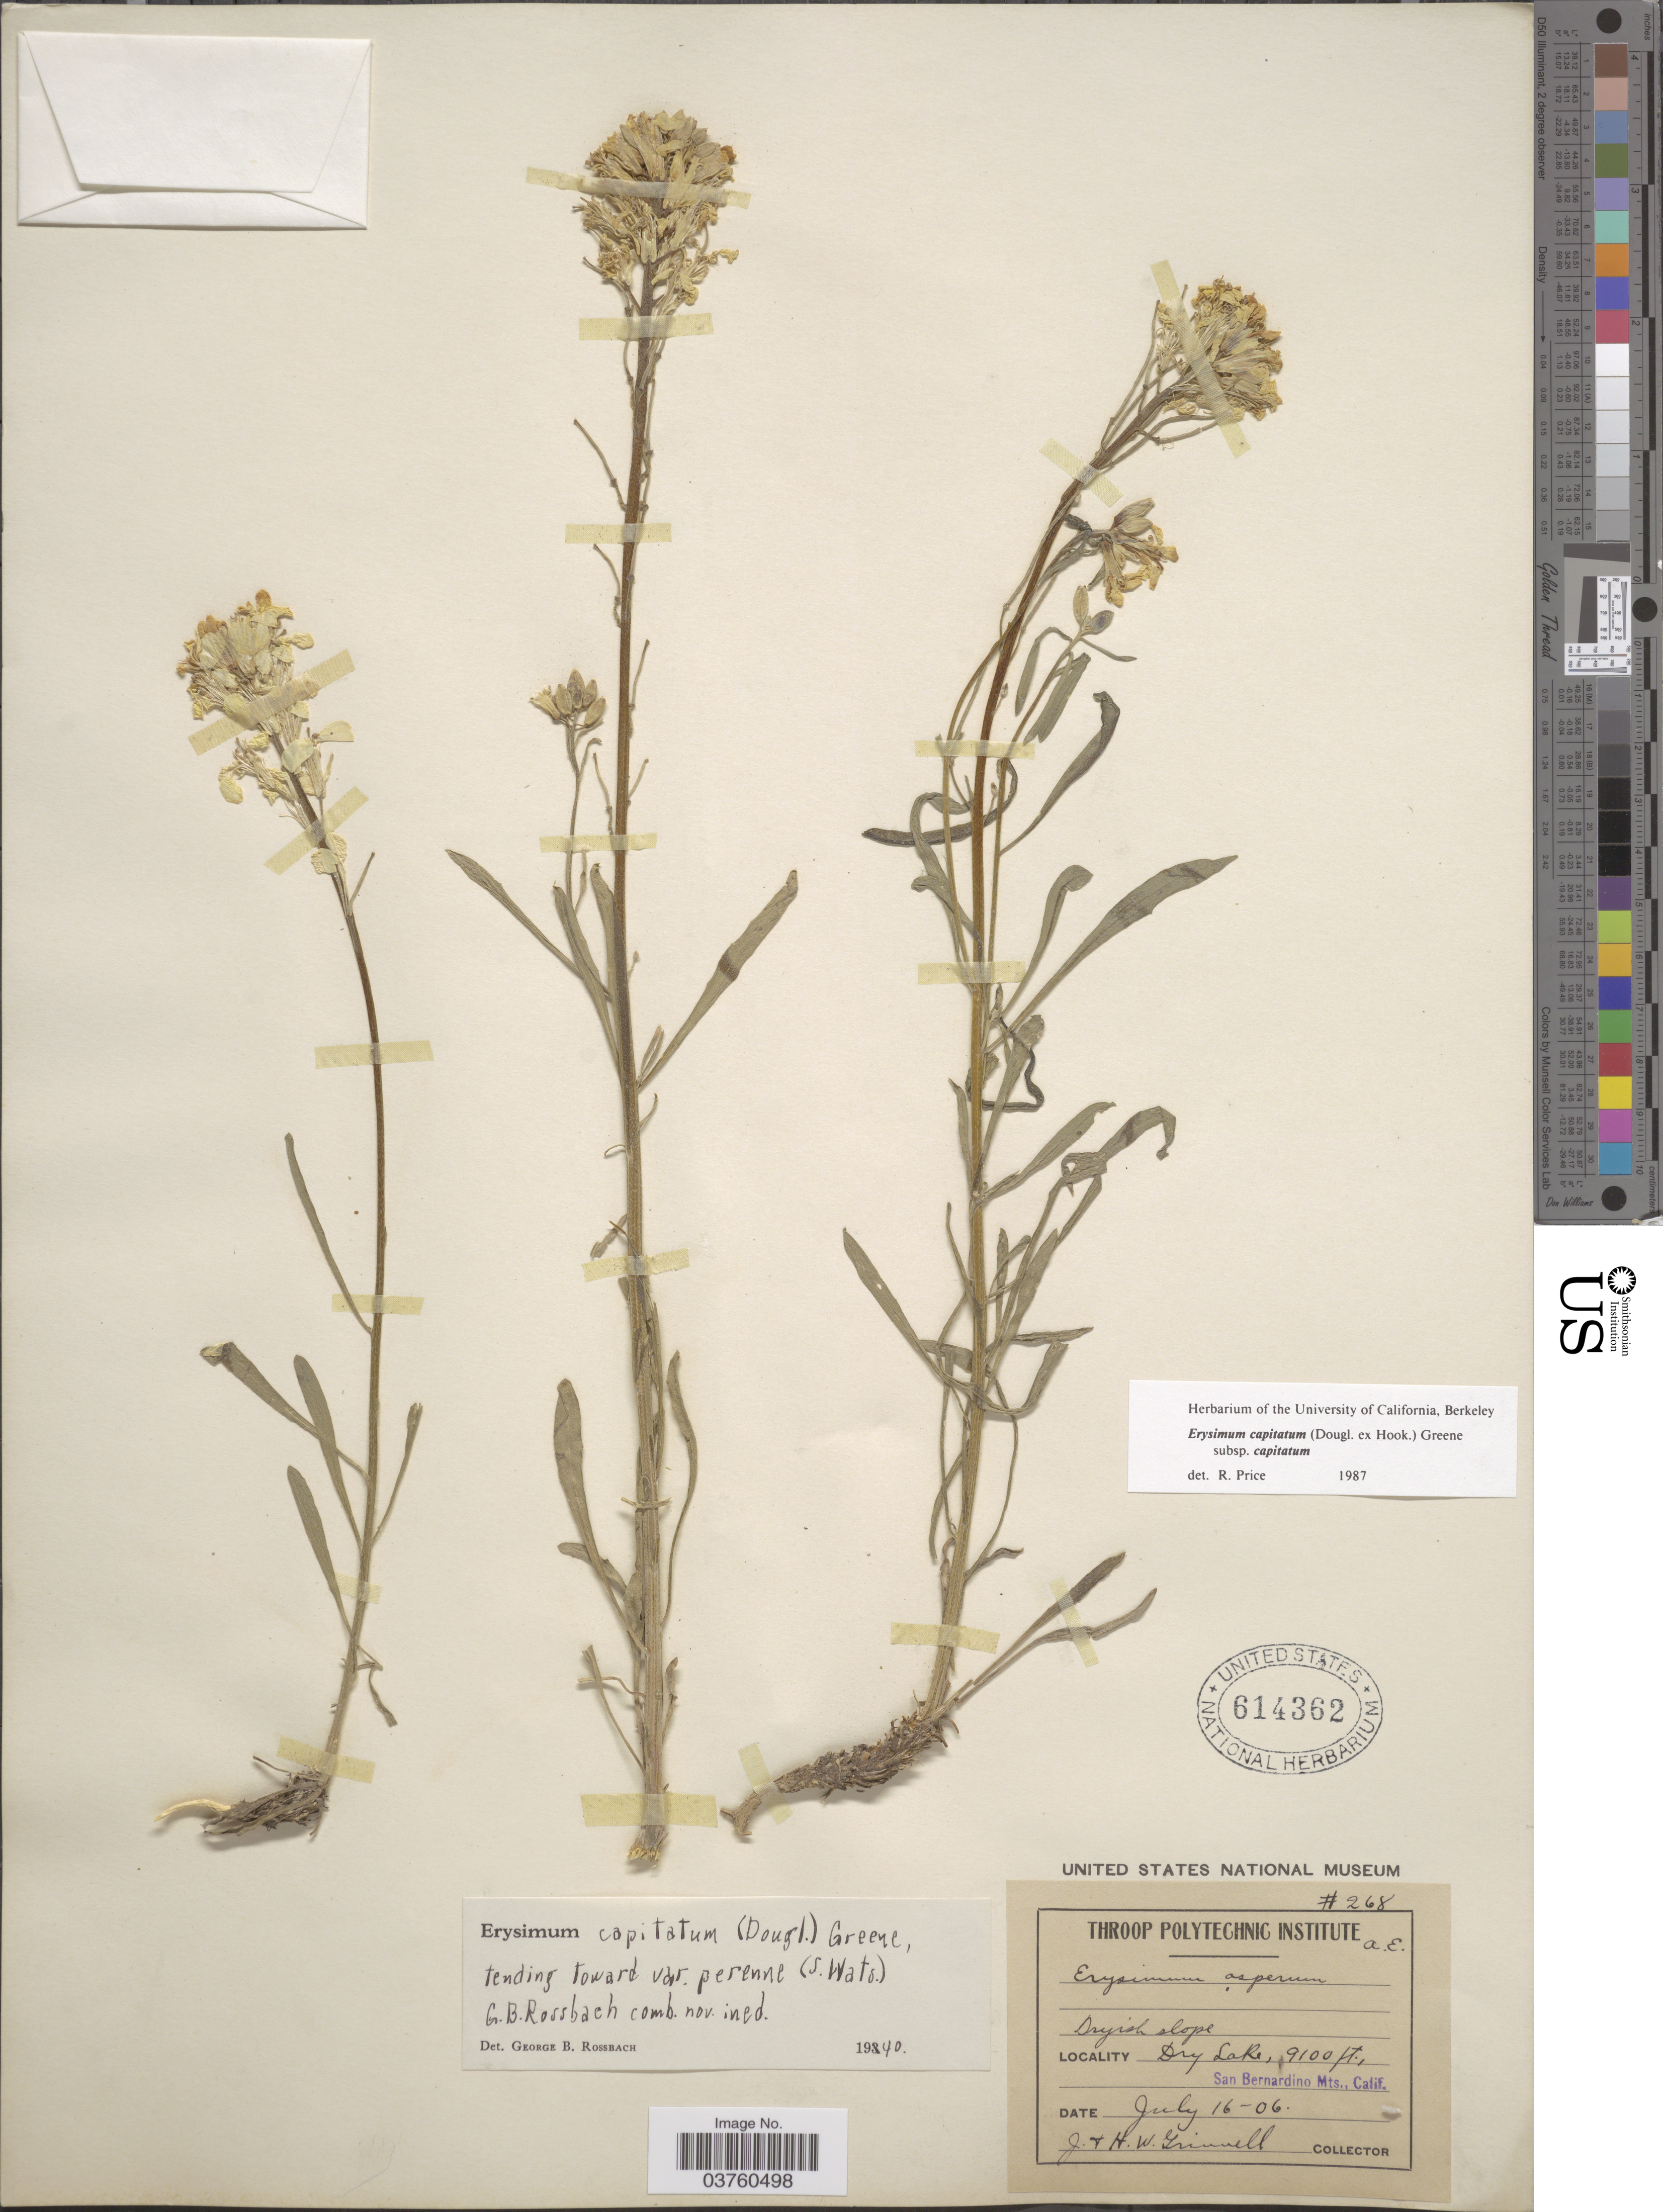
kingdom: Plantae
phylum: Tracheophyta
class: Magnoliopsida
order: Brassicales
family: Brassicaceae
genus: Erysimum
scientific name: Erysimum capitatum subsp. capitatum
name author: (Douglas ex Hook.) Greene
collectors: J. Grinnell & H. Grinnell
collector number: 268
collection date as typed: Transcribed d/m/y: 16/7/6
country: United States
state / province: California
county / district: San Bernardino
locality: Dry Lake, San Bernardino Mts.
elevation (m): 2774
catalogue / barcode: US 614362